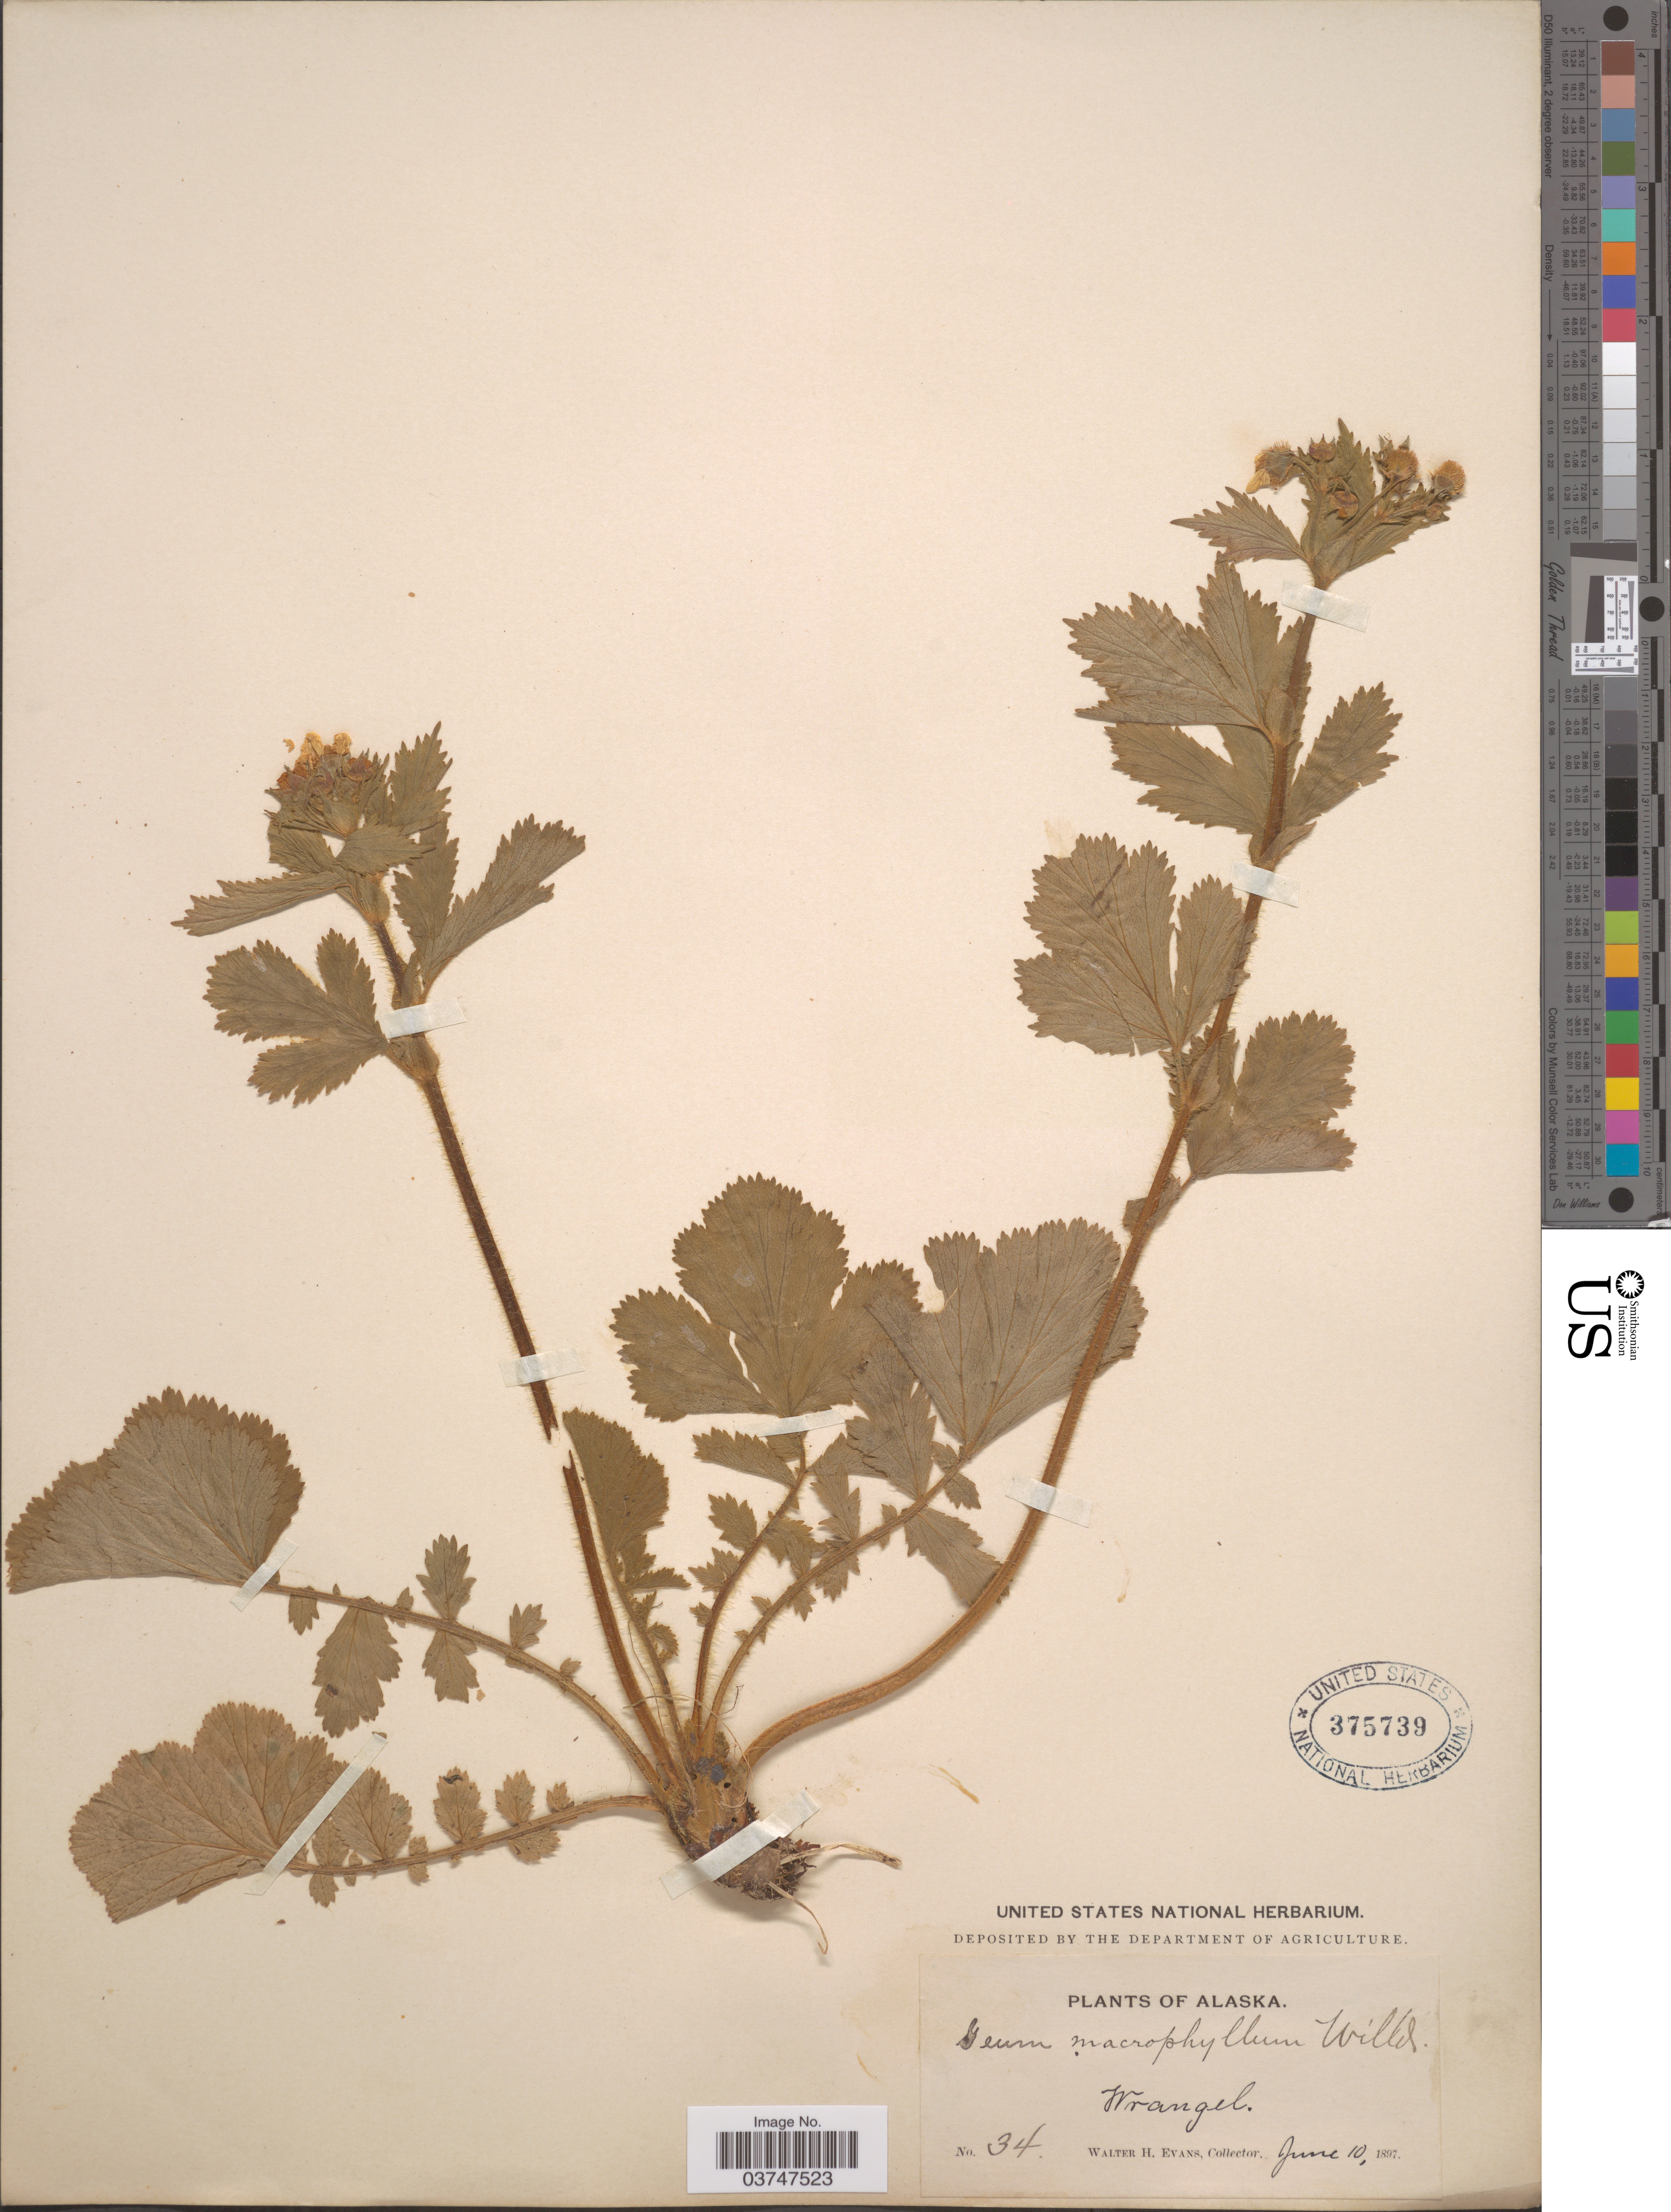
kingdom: Plantae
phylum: Tracheophyta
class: Magnoliopsida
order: Rosales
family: Rosaceae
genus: Geum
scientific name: Geum macrophyllum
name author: Willd.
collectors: W. H. Evans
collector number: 34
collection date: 1897-06-10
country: United States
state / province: Alaska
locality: Wrangell.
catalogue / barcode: US 375739